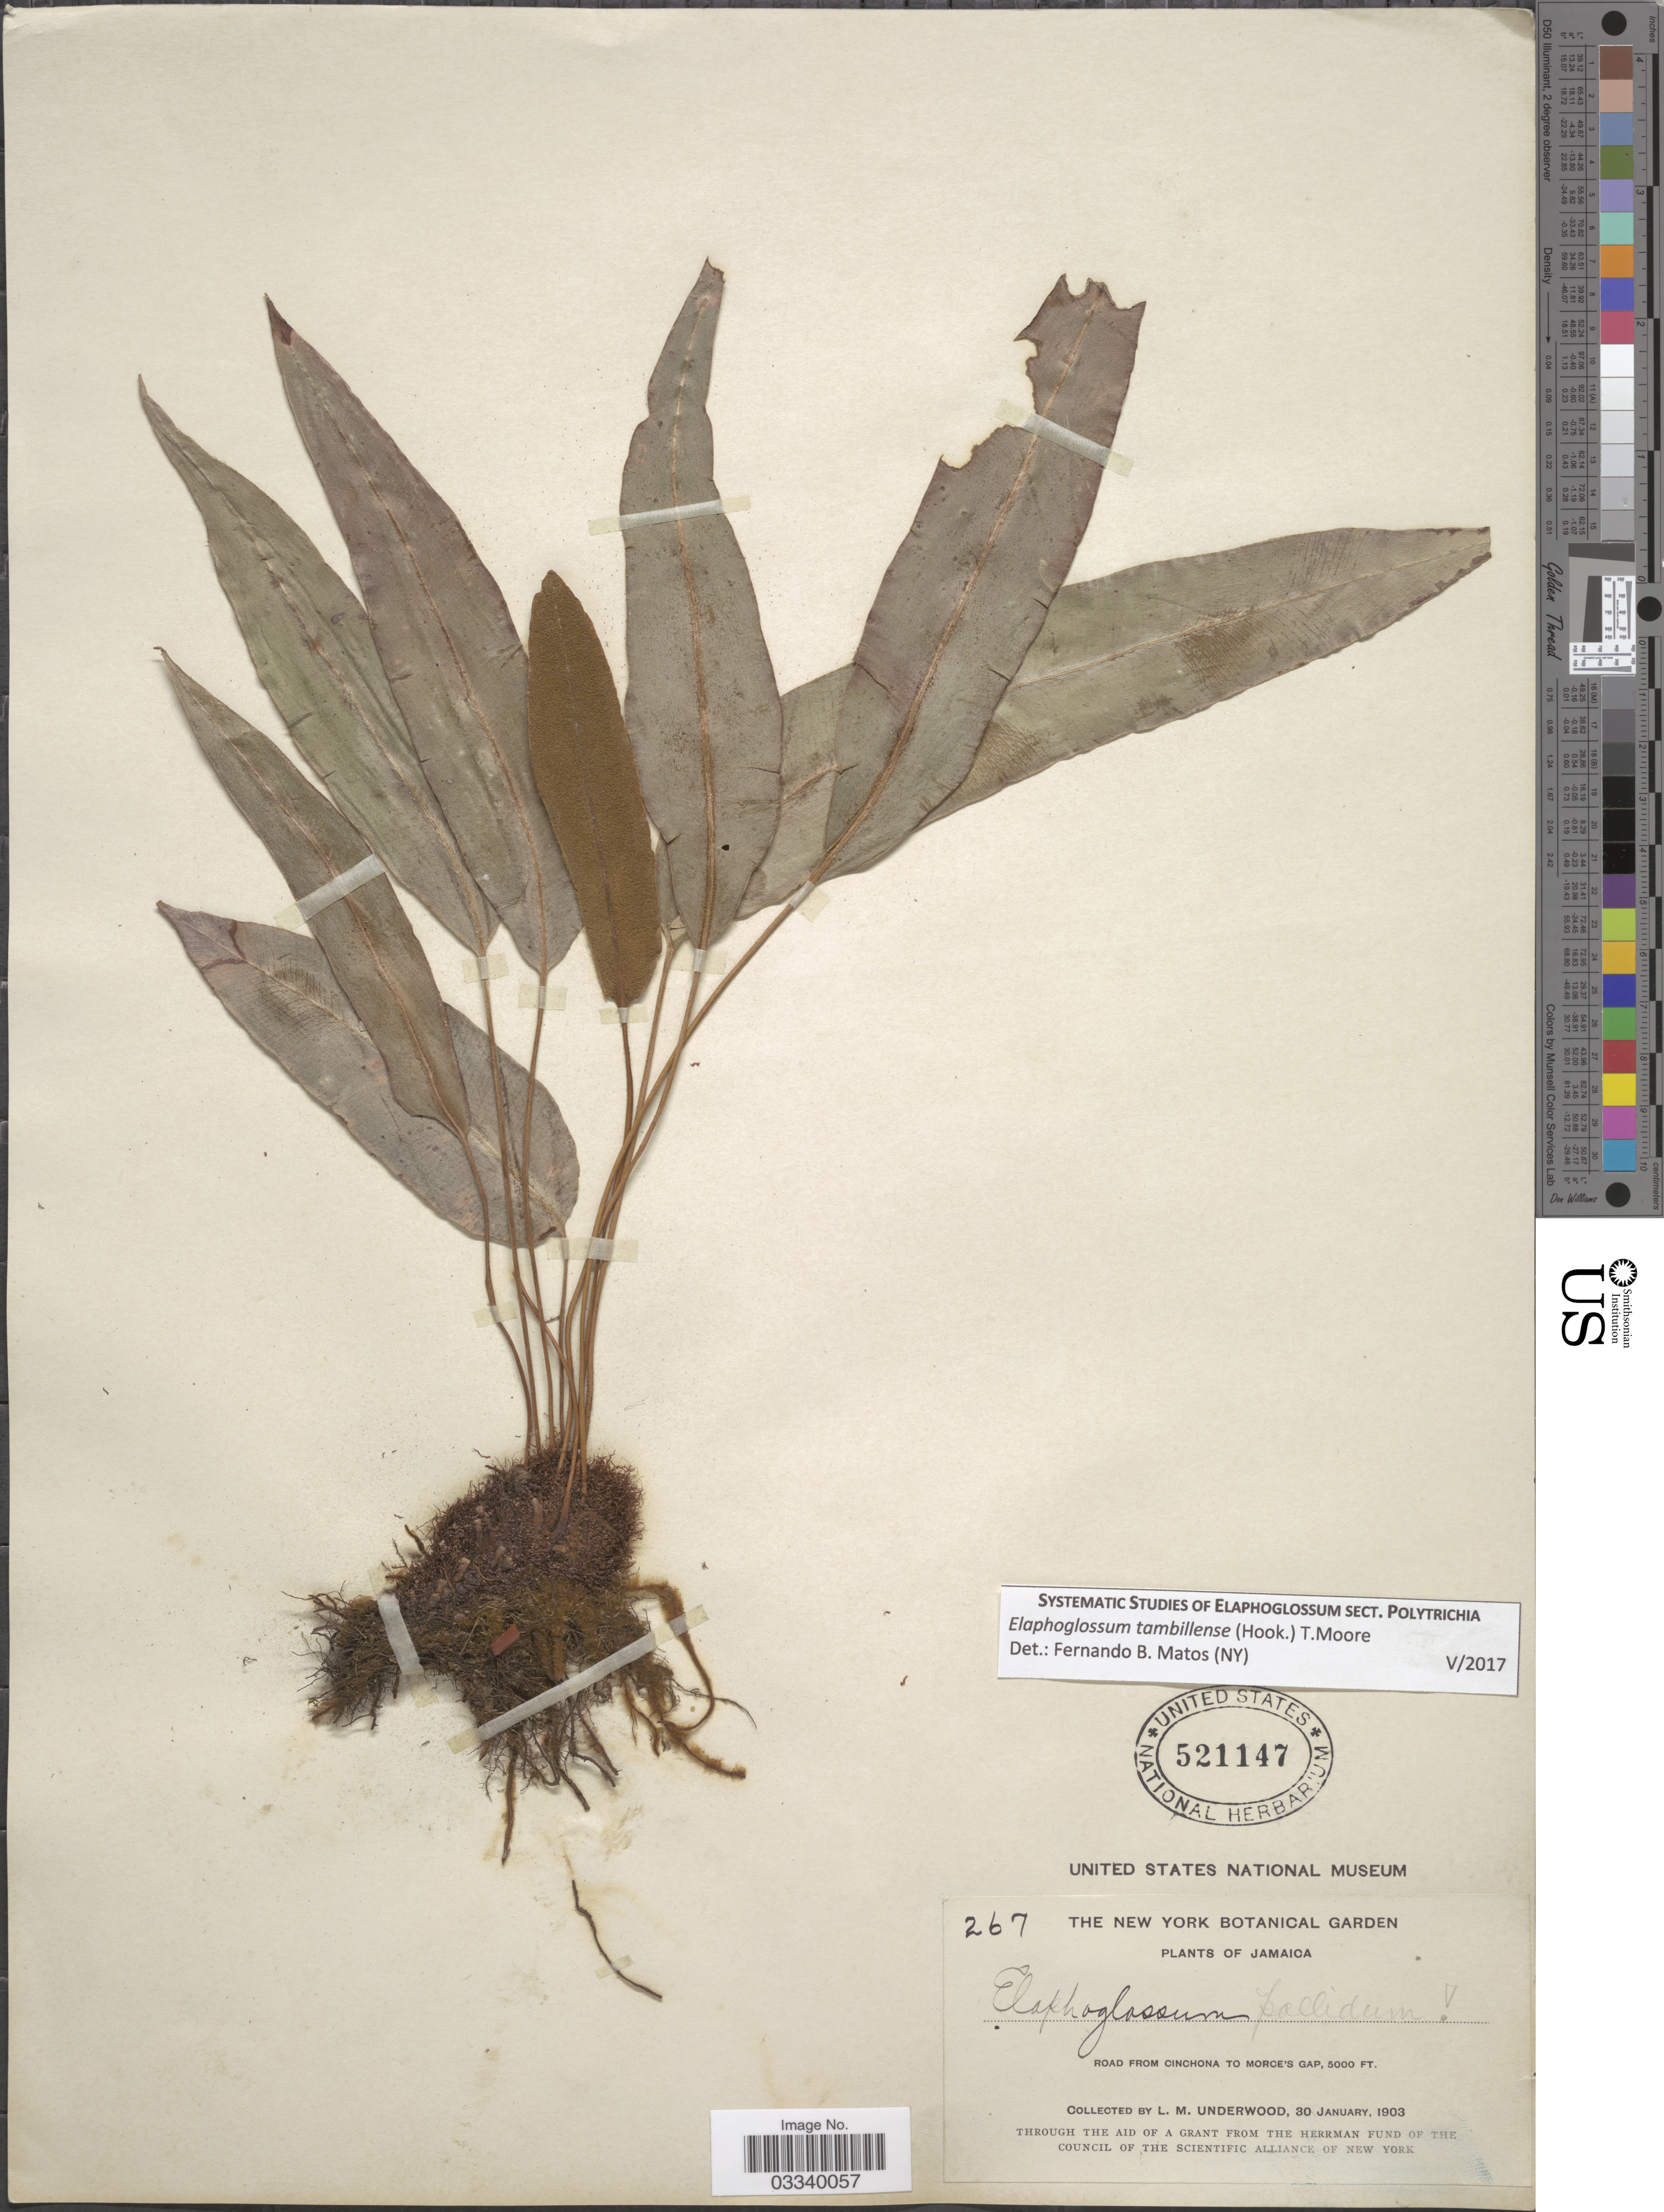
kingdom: Plantae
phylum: Tracheophyta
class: Polypodiopsida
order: Polypodiales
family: Dryopteridaceae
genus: Elaphoglossum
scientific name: Elaphoglossum tambillense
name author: (Hook.) T. Moore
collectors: L. M. Underwood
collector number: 267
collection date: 1903-01-30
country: Jamaica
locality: Road from Cinchona to Morce's Gap..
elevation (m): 1524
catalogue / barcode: US 521147